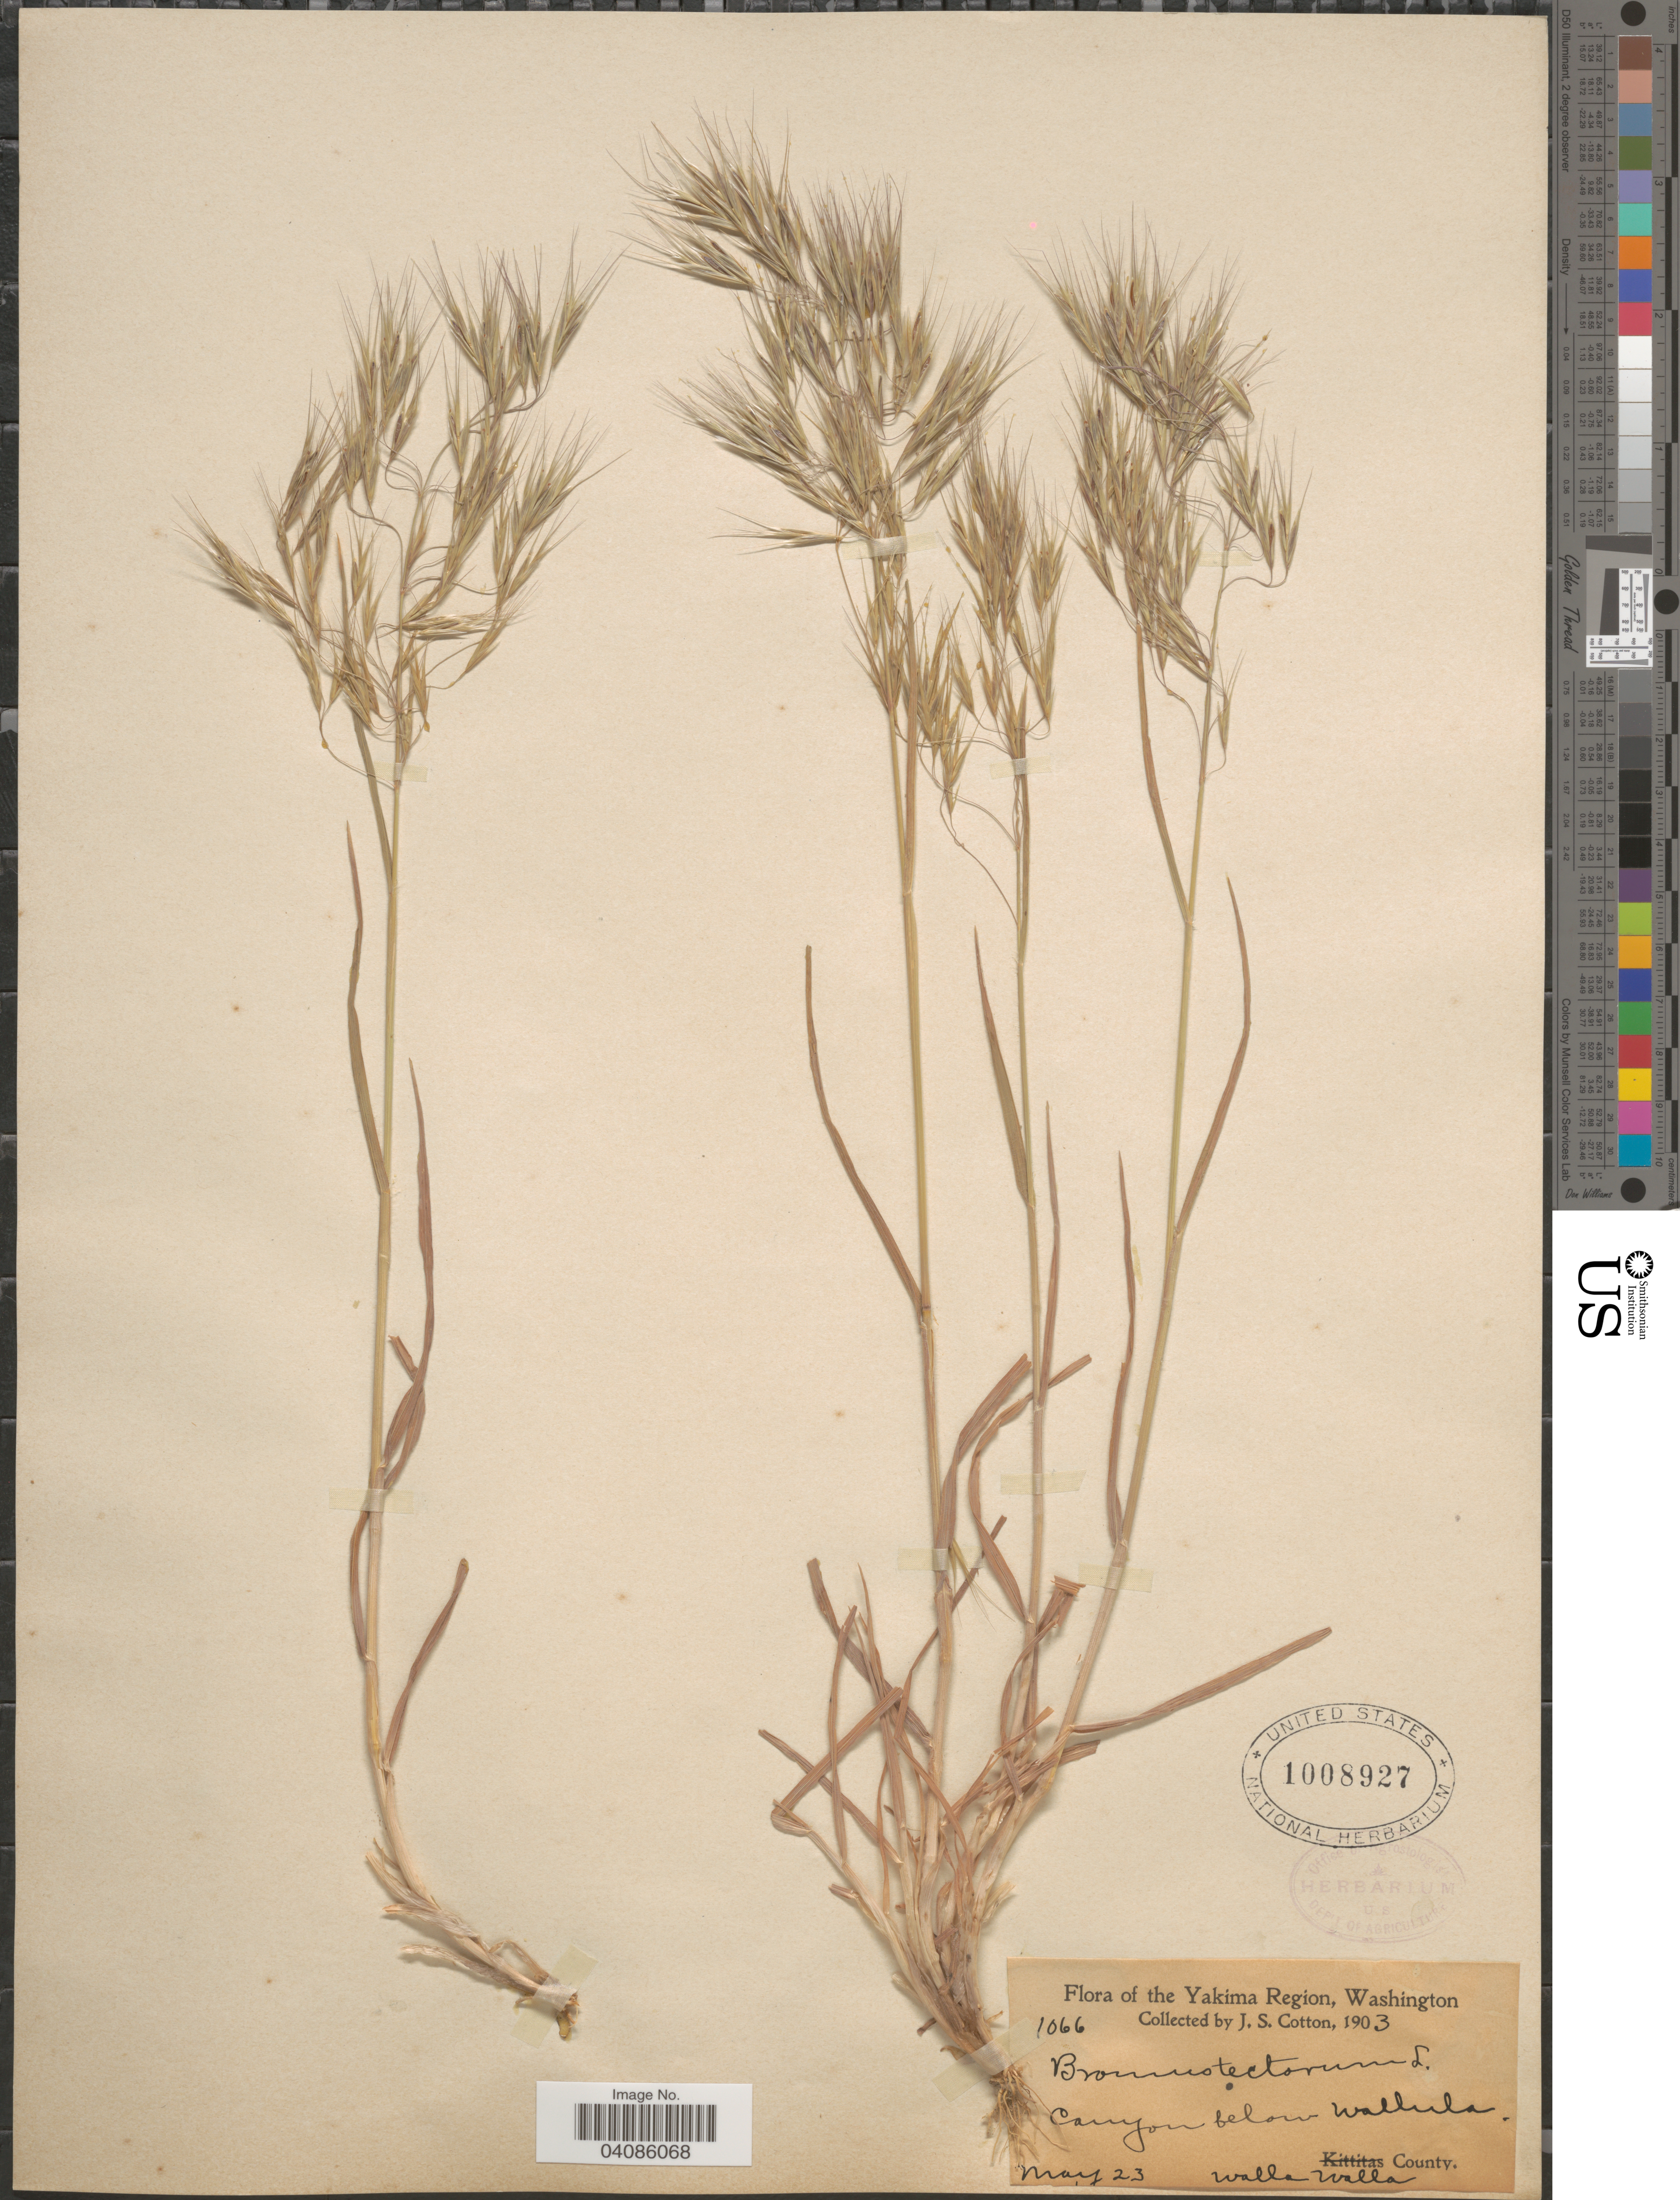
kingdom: Plantae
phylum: Tracheophyta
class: Liliopsida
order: Poales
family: Poaceae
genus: Bromus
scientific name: Bromus tectorum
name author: L.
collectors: J. S. Cotton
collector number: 1066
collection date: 1903-05-23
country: United States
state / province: Washington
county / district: Walla Walla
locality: The Yakima Region. Canyon below Wallula. Walla Walla County.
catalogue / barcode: US 1008927